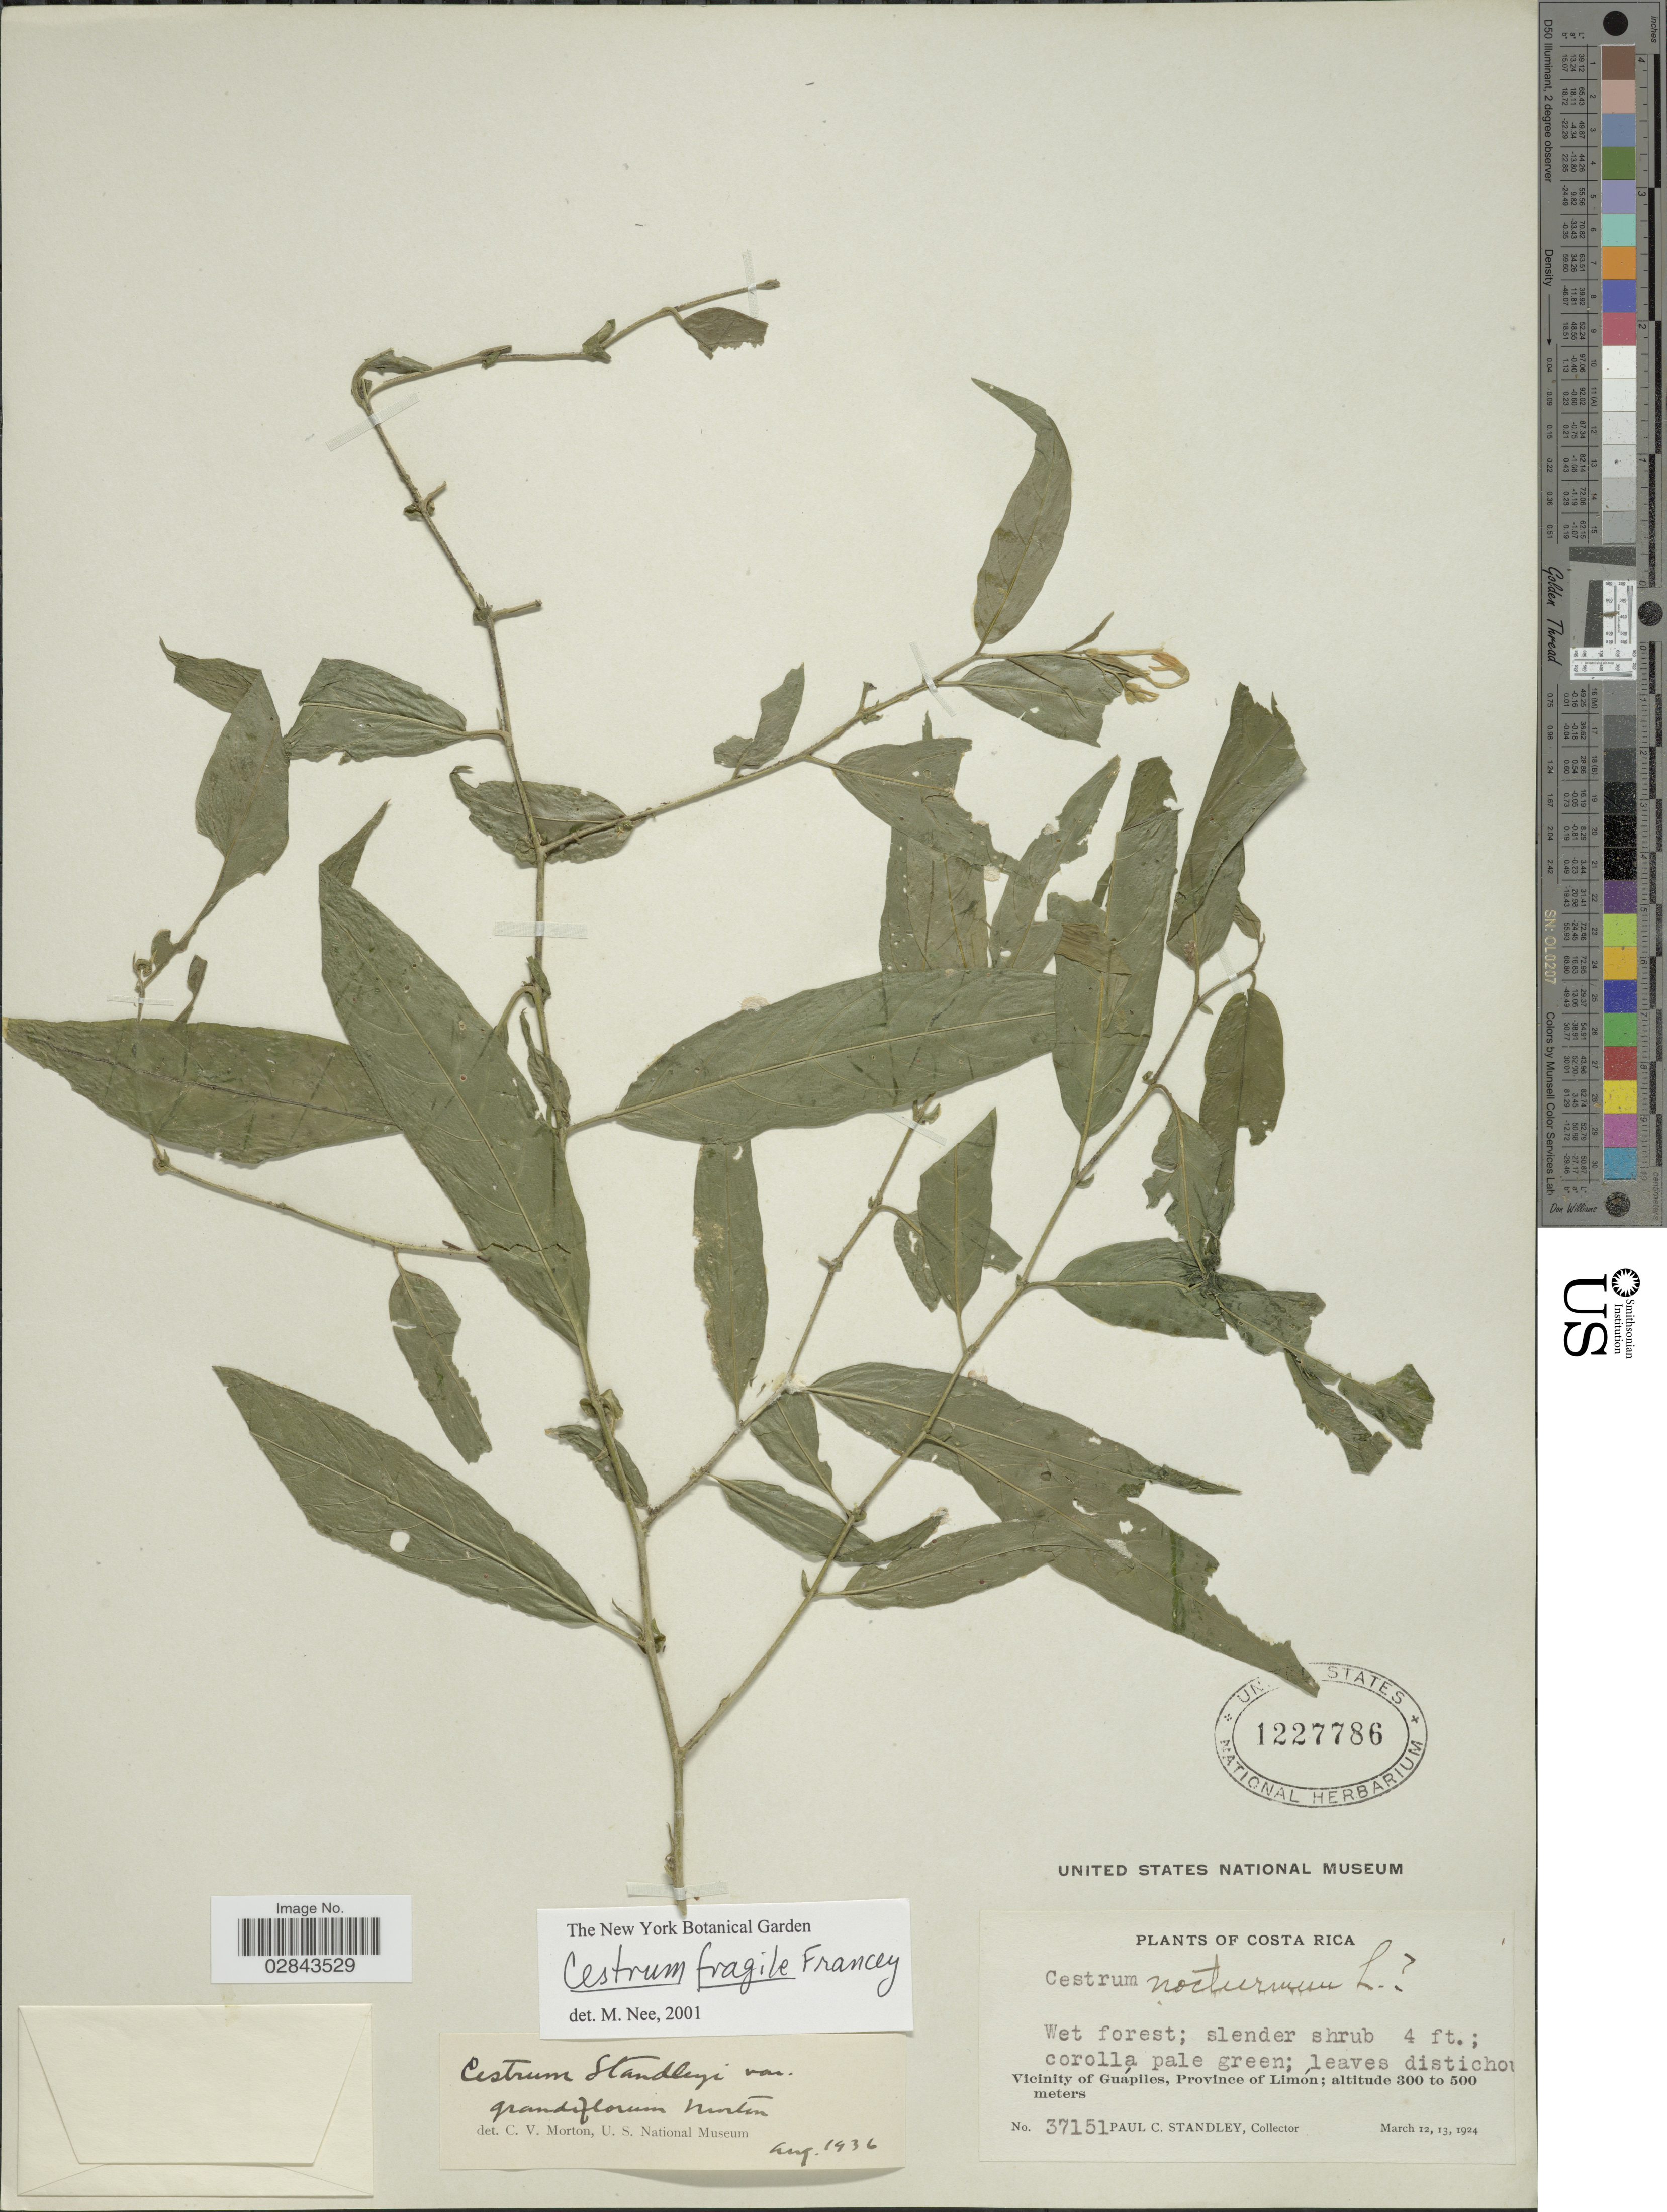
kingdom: Plantae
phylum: Tracheophyta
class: Magnoliopsida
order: Solanales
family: Solanaceae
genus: Cestrum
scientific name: Cestrum fragile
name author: Francey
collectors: P. C. Standley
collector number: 37151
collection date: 1924-03-12/1924-03-13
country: Costa Rica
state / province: Limón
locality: Vicinity of Guápiles, Province of Limon.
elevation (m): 300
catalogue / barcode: US 1227786